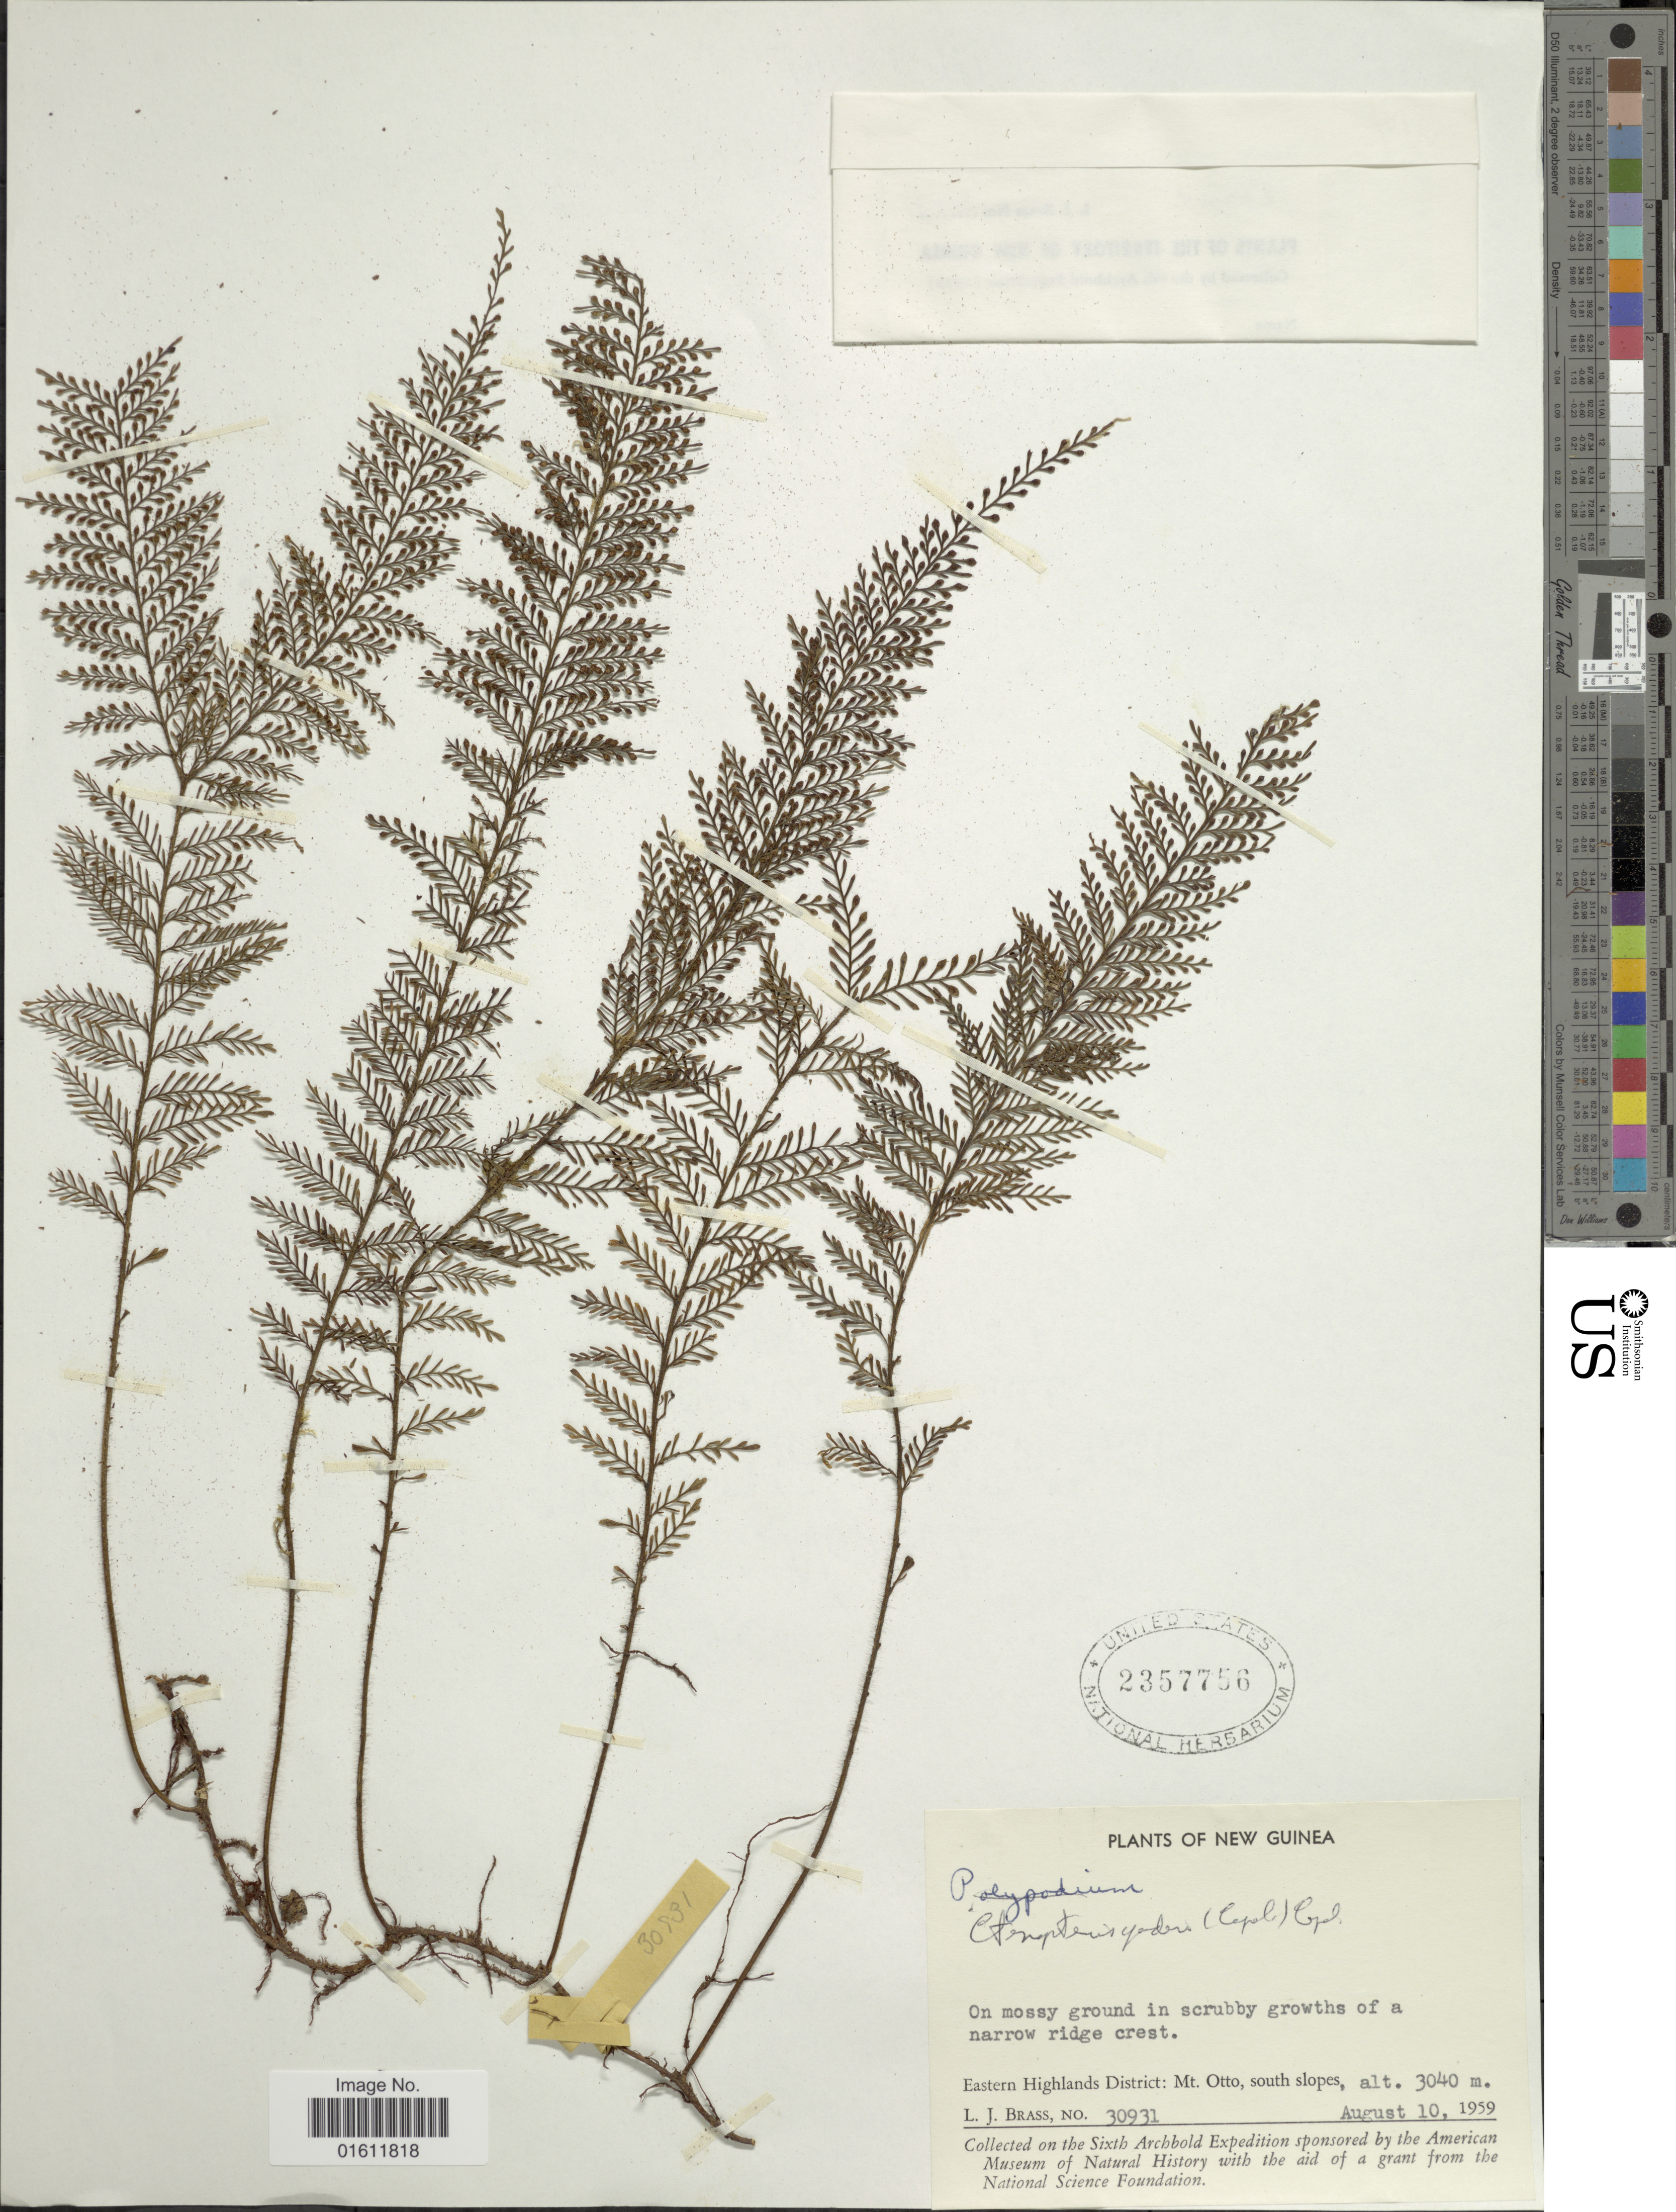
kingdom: Plantae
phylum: Tracheophyta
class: Polypodiopsida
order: Polypodiales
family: Polypodiaceae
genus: Themelium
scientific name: Themelium yoderi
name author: (Copel.) Parris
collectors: L. J. Brass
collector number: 30931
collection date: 1959-08-10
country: Papua New Guinea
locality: Eastern Highlands District: Mt. Otto, south slopes.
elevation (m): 3040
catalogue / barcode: US 2357756